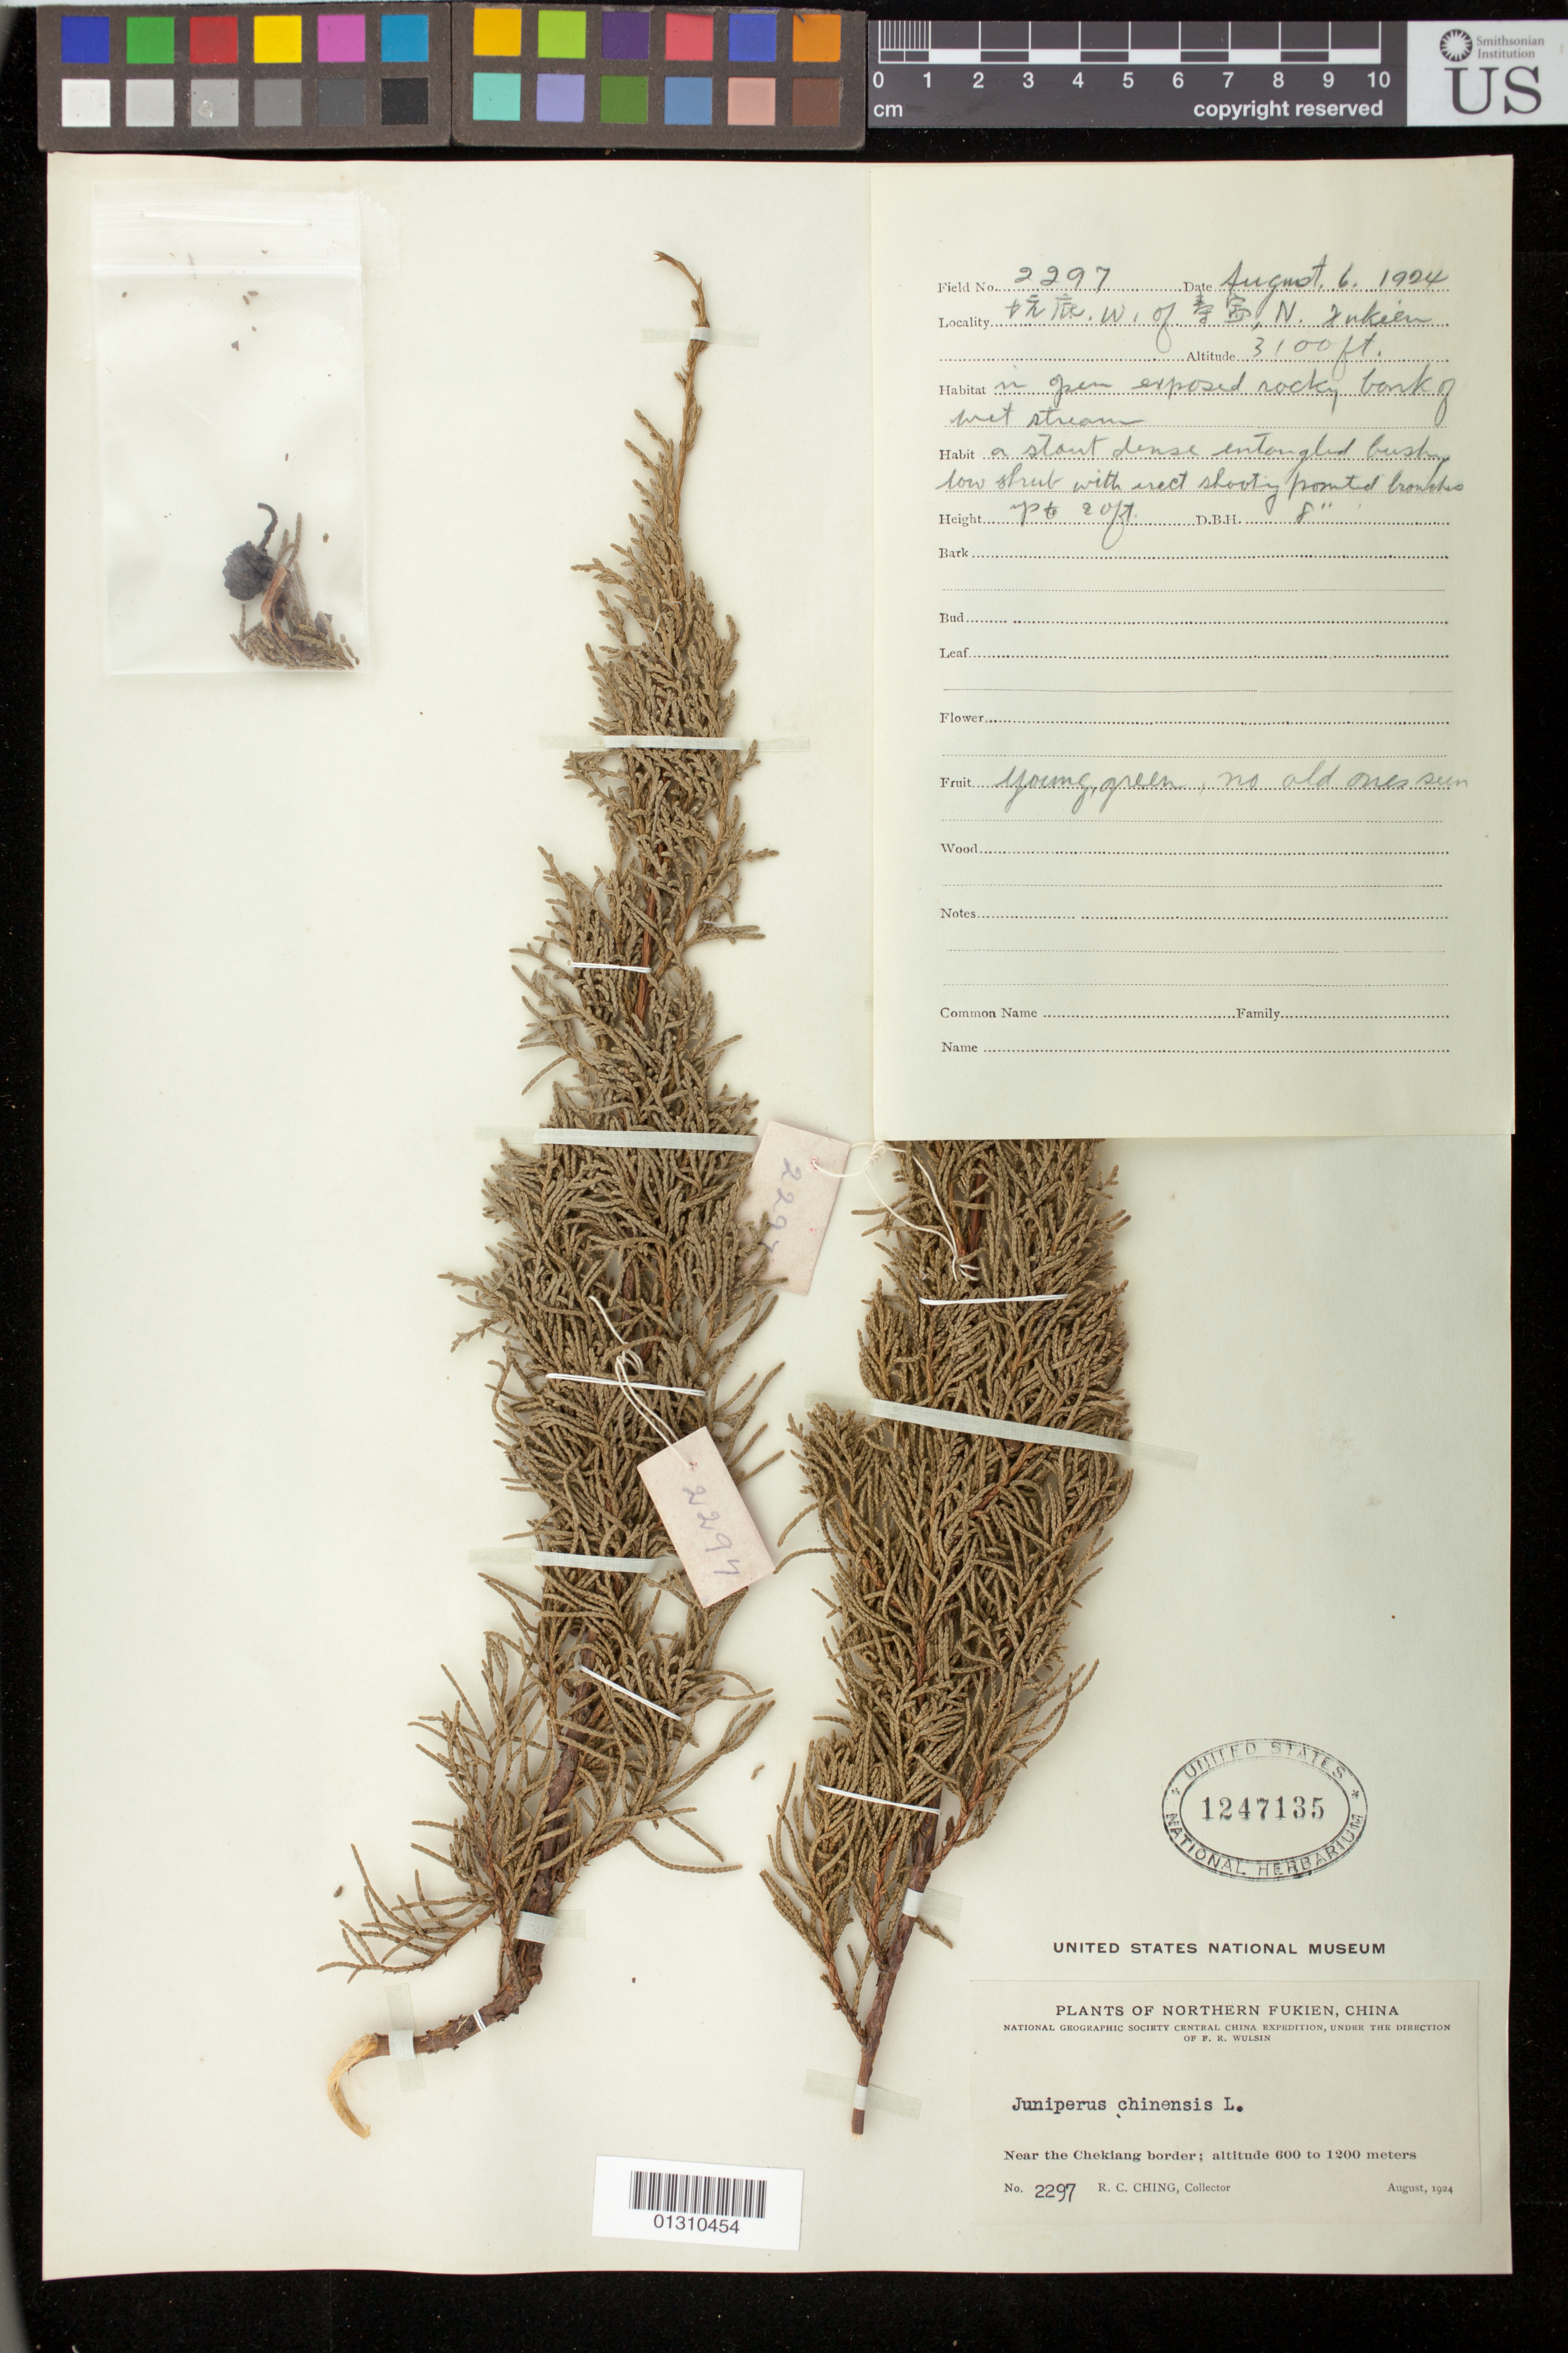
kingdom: Plantae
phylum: Tracheophyta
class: Pinopsida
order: Pinales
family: Cupressaceae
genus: Juniperus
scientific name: Juniperus chinensis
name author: L.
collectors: R. C. Ching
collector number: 2297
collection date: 1924-08-06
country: China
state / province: Fujian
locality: Northern Fukien; Near the Chekiang border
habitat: In open exposed rocky banks of wet stream; a stout dense entangled bushy low shrub with erect shooting pointed branches.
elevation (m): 945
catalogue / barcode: US 1247135